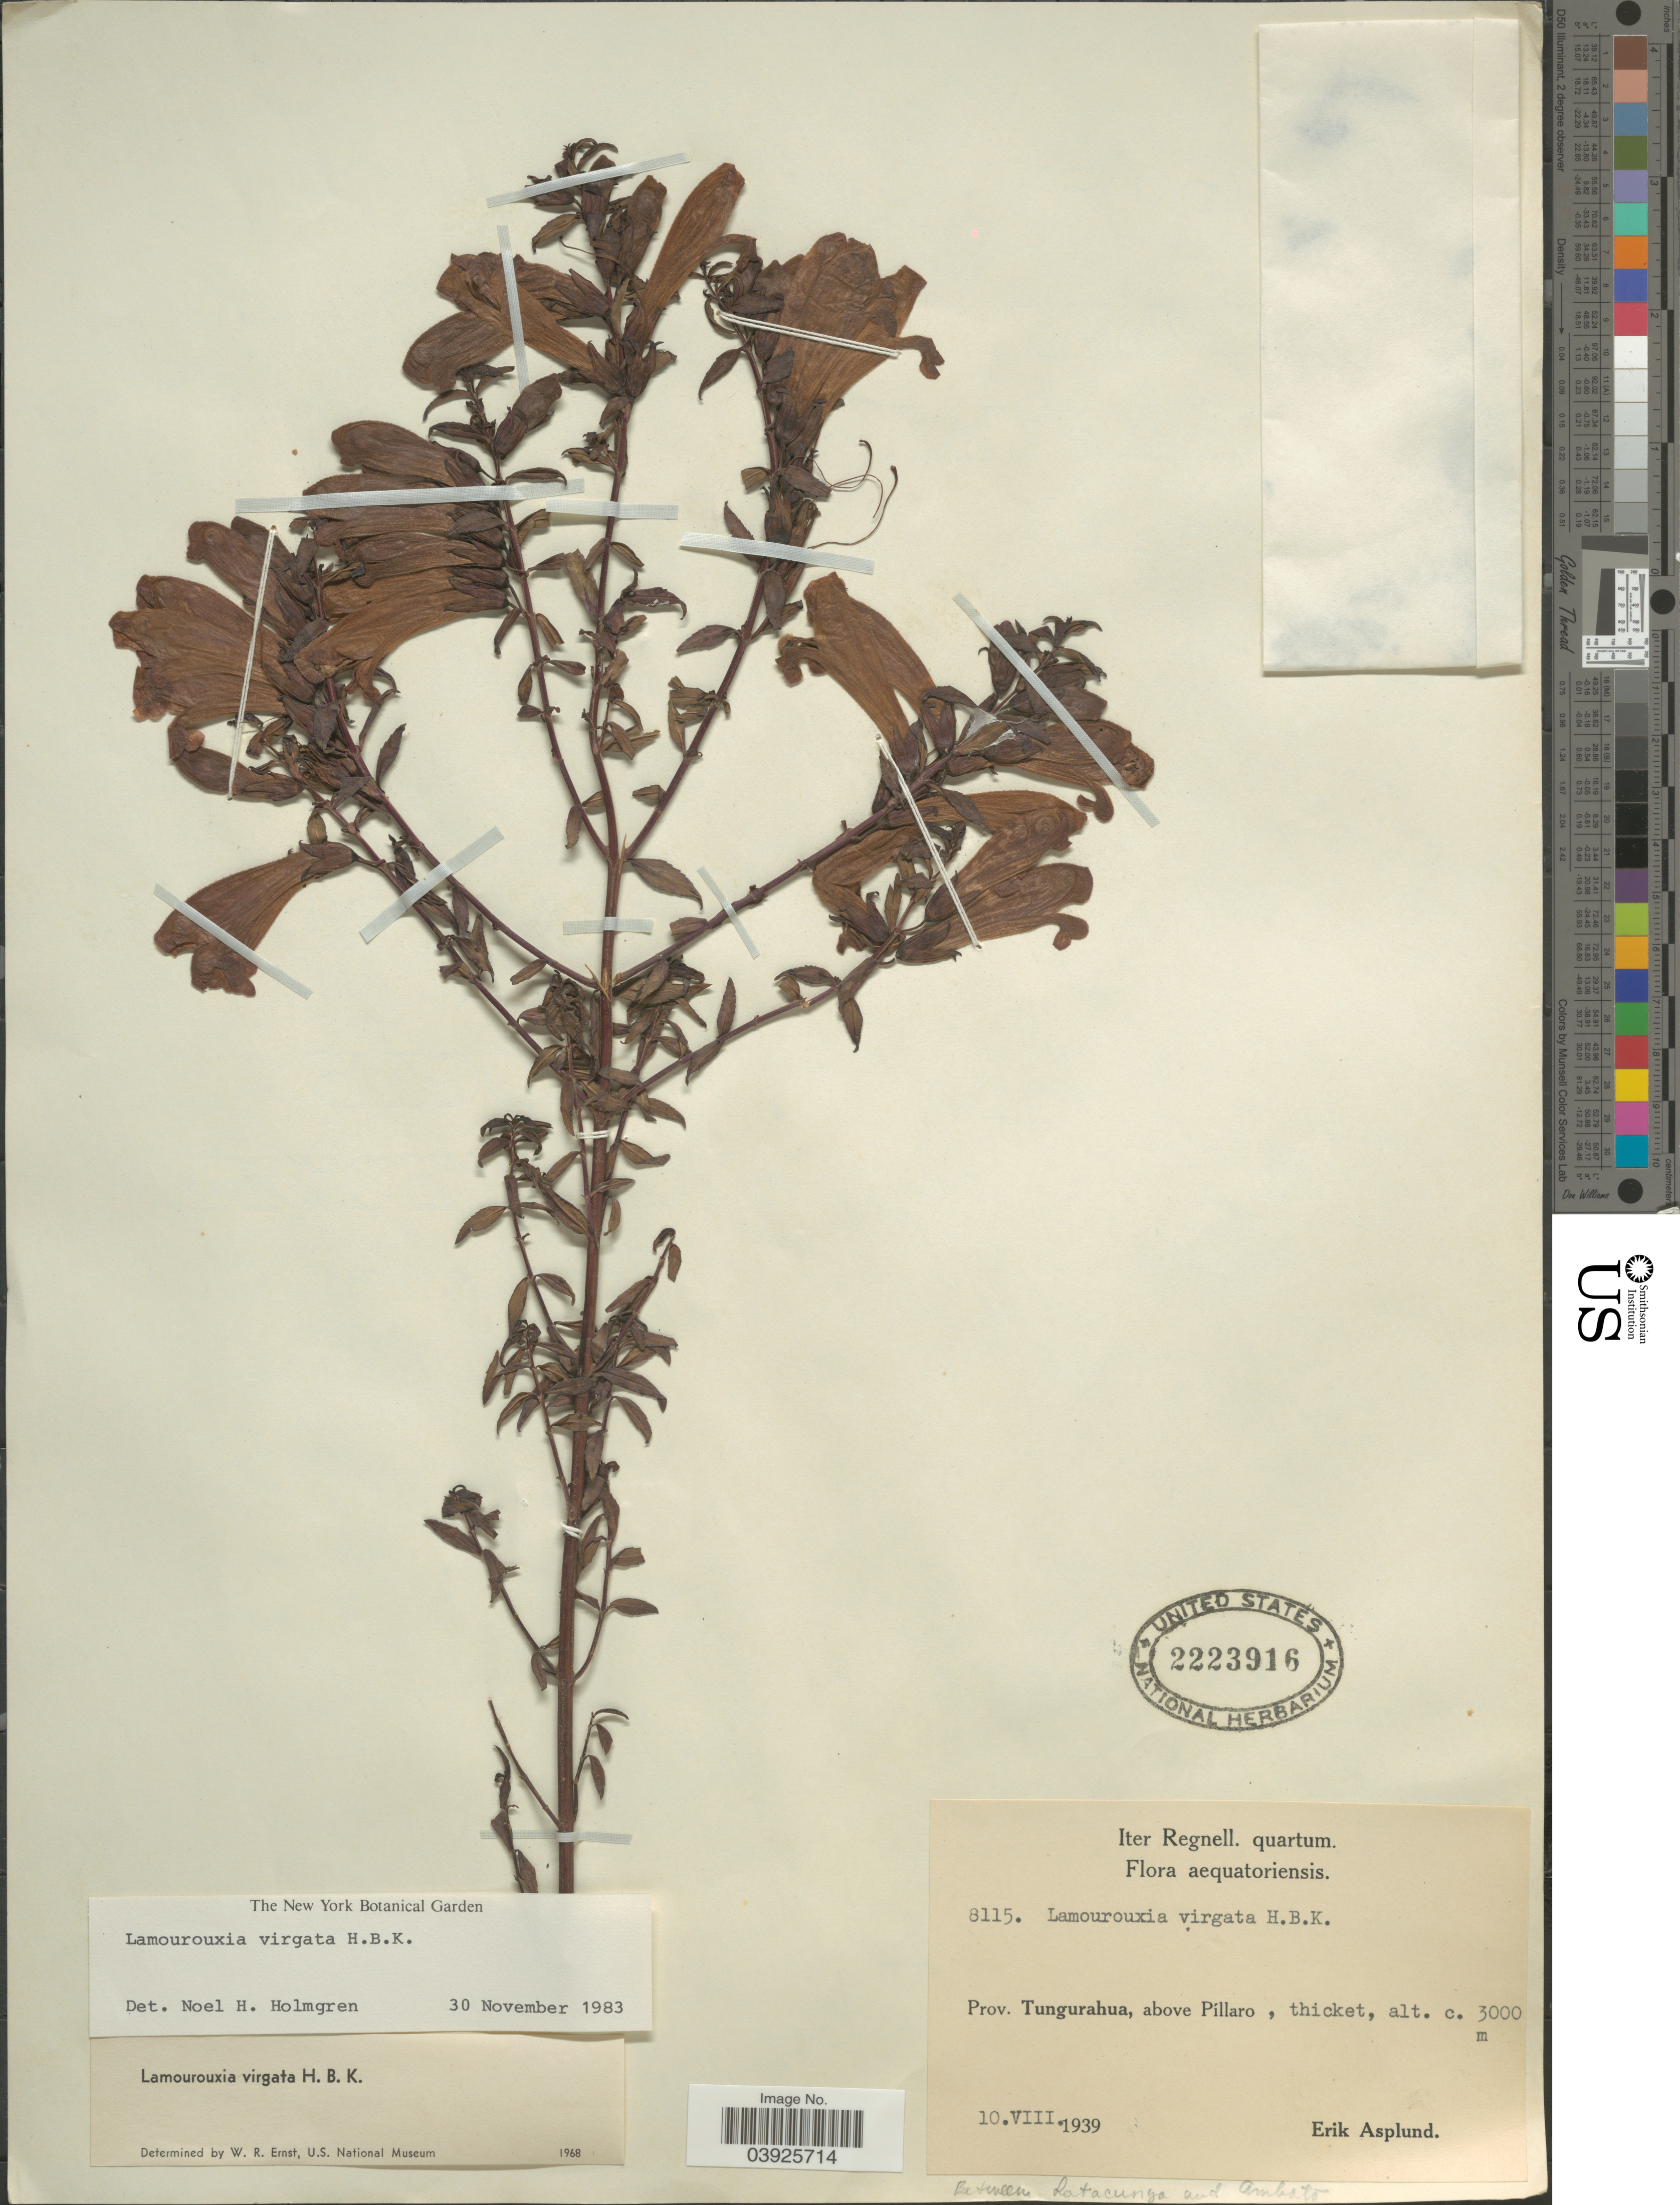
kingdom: Plantae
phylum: Tracheophyta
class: Magnoliopsida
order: Lamiales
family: Orobanchaceae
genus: Lamourouxia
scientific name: Lamourouxia virgata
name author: Kunth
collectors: E. Asplund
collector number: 8115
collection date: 1939-08-10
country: Ecuador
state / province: Tungurahua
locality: Above Píllaro, thicket.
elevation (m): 3000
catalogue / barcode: US 2223916